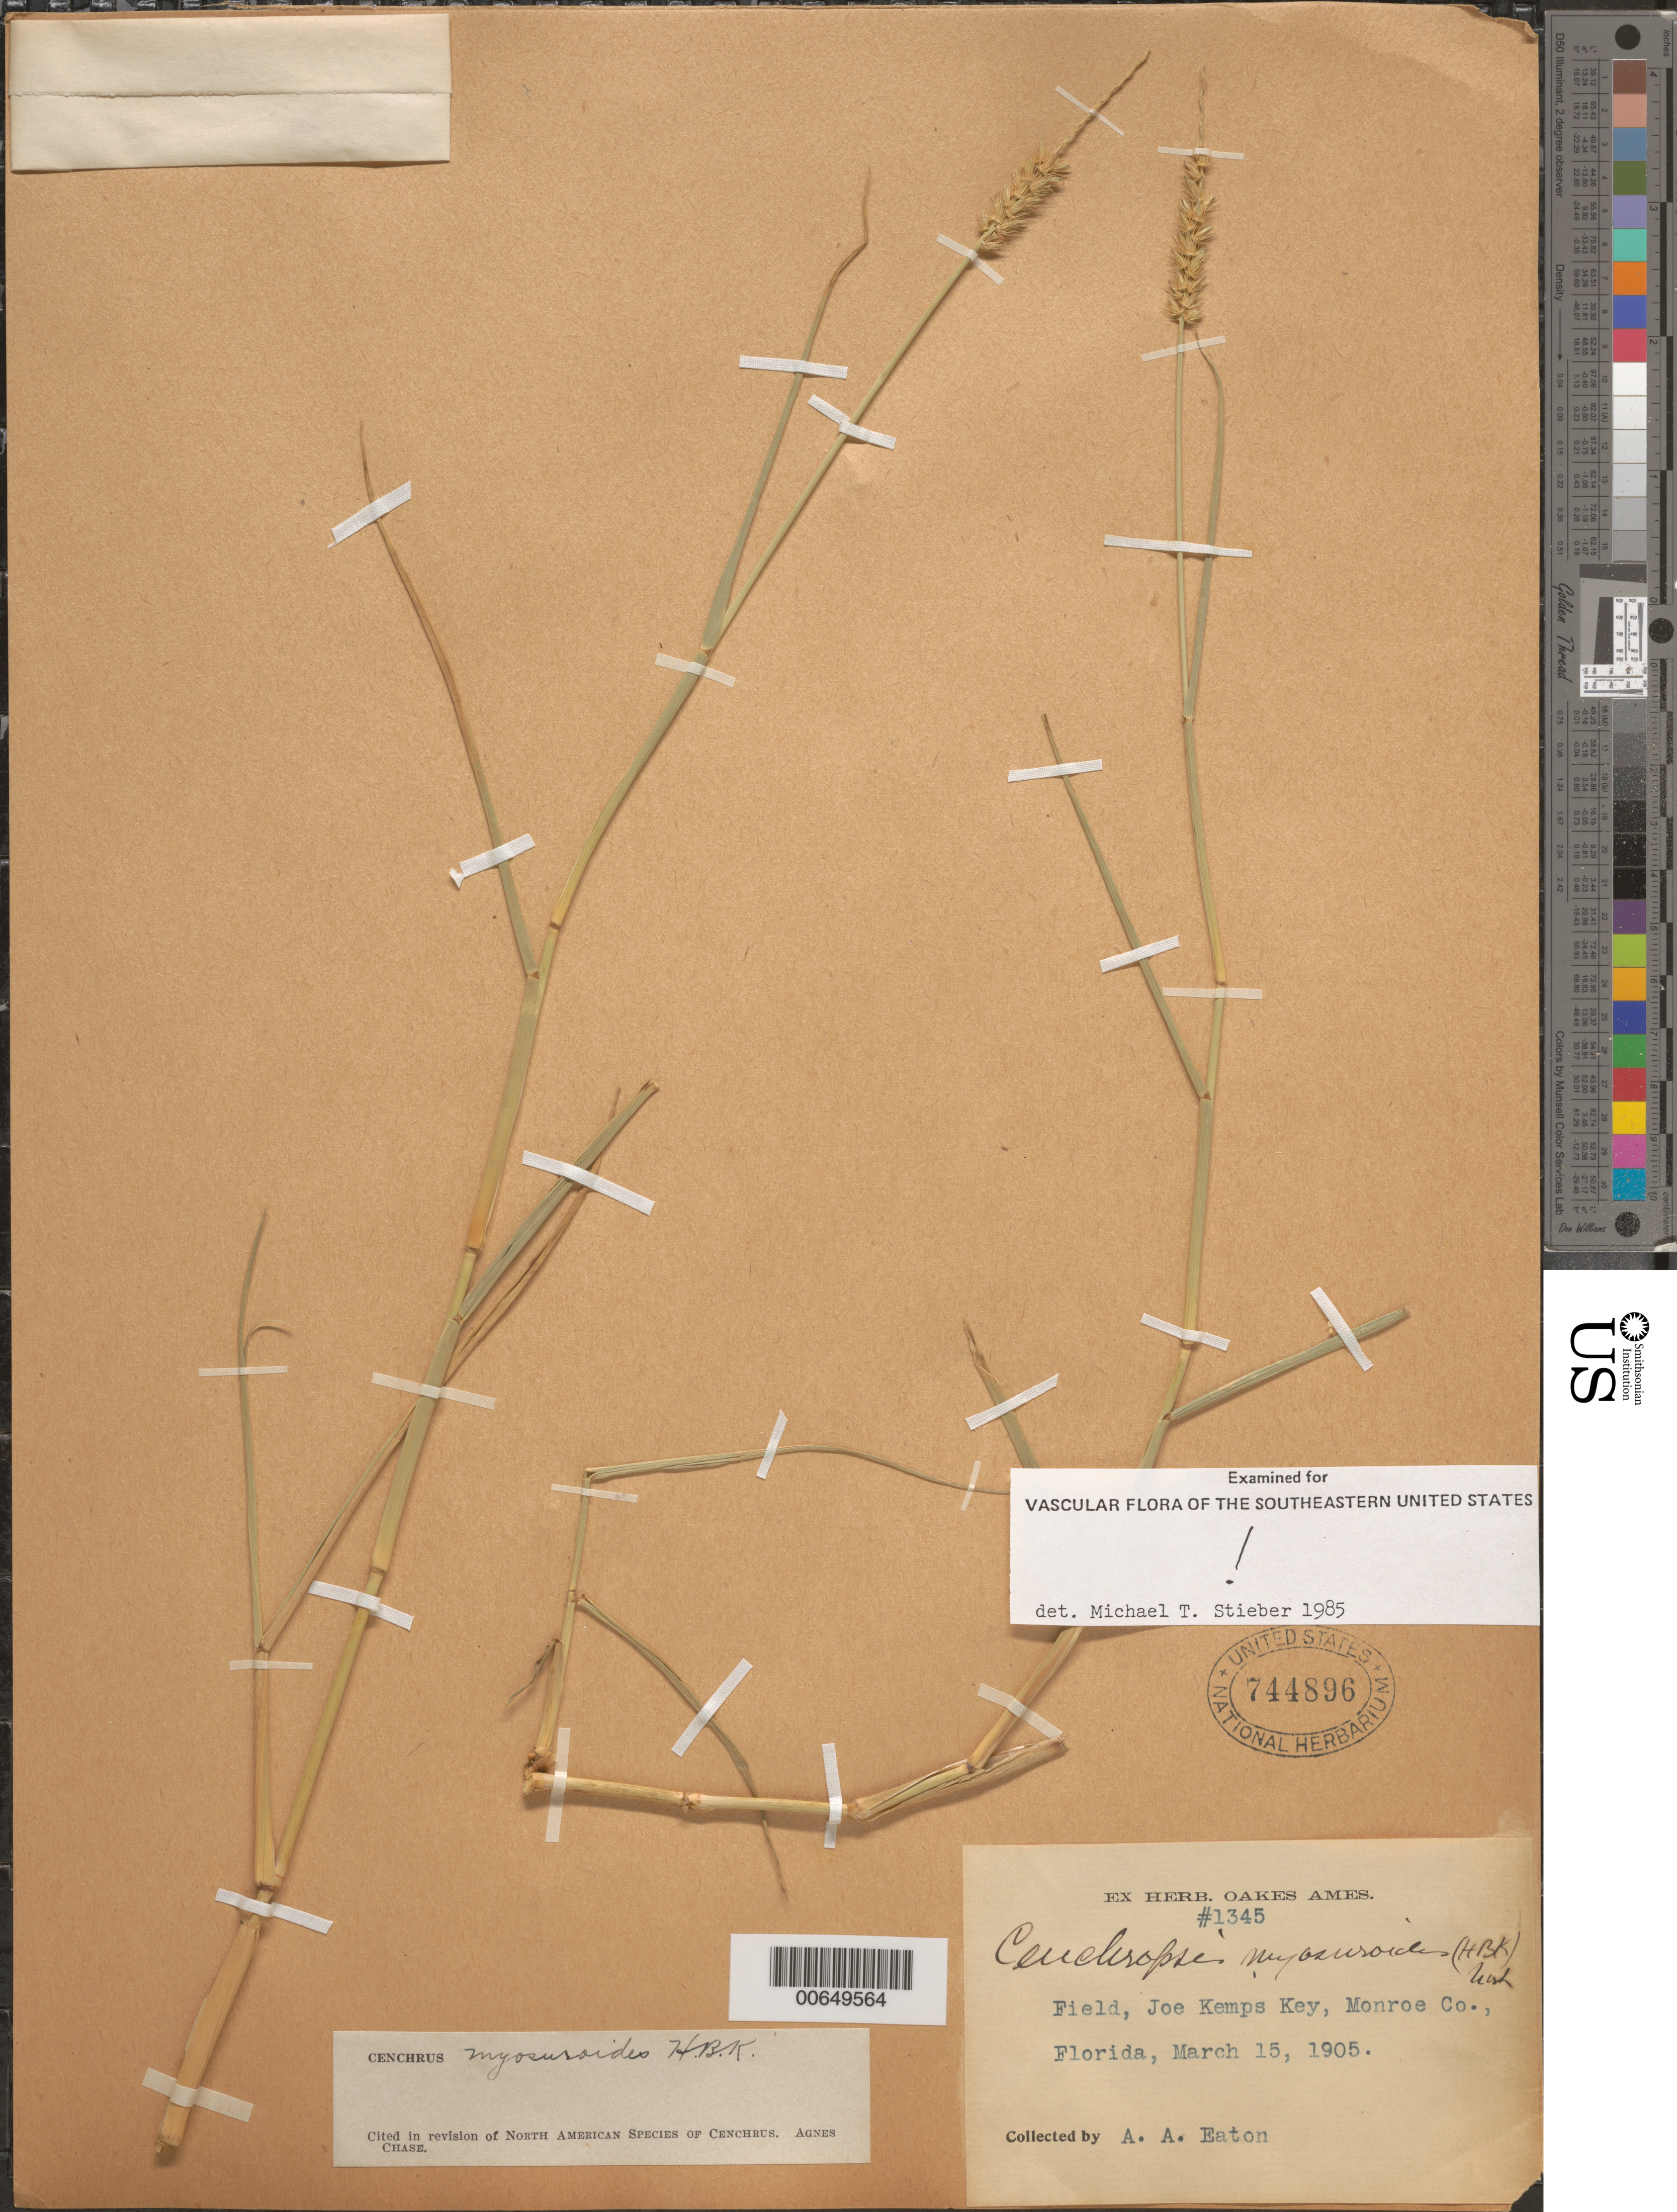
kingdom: Plantae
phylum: Tracheophyta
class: Liliopsida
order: Poales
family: Poaceae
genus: Cenchrus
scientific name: Cenchrus myosuroides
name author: Kunth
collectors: A. A. Eaton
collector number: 1345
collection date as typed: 15 Mar 1905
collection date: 1905-03-15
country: United States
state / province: Florida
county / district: Monroe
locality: Joe Kemp's Key.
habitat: Field.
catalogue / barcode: US 744896